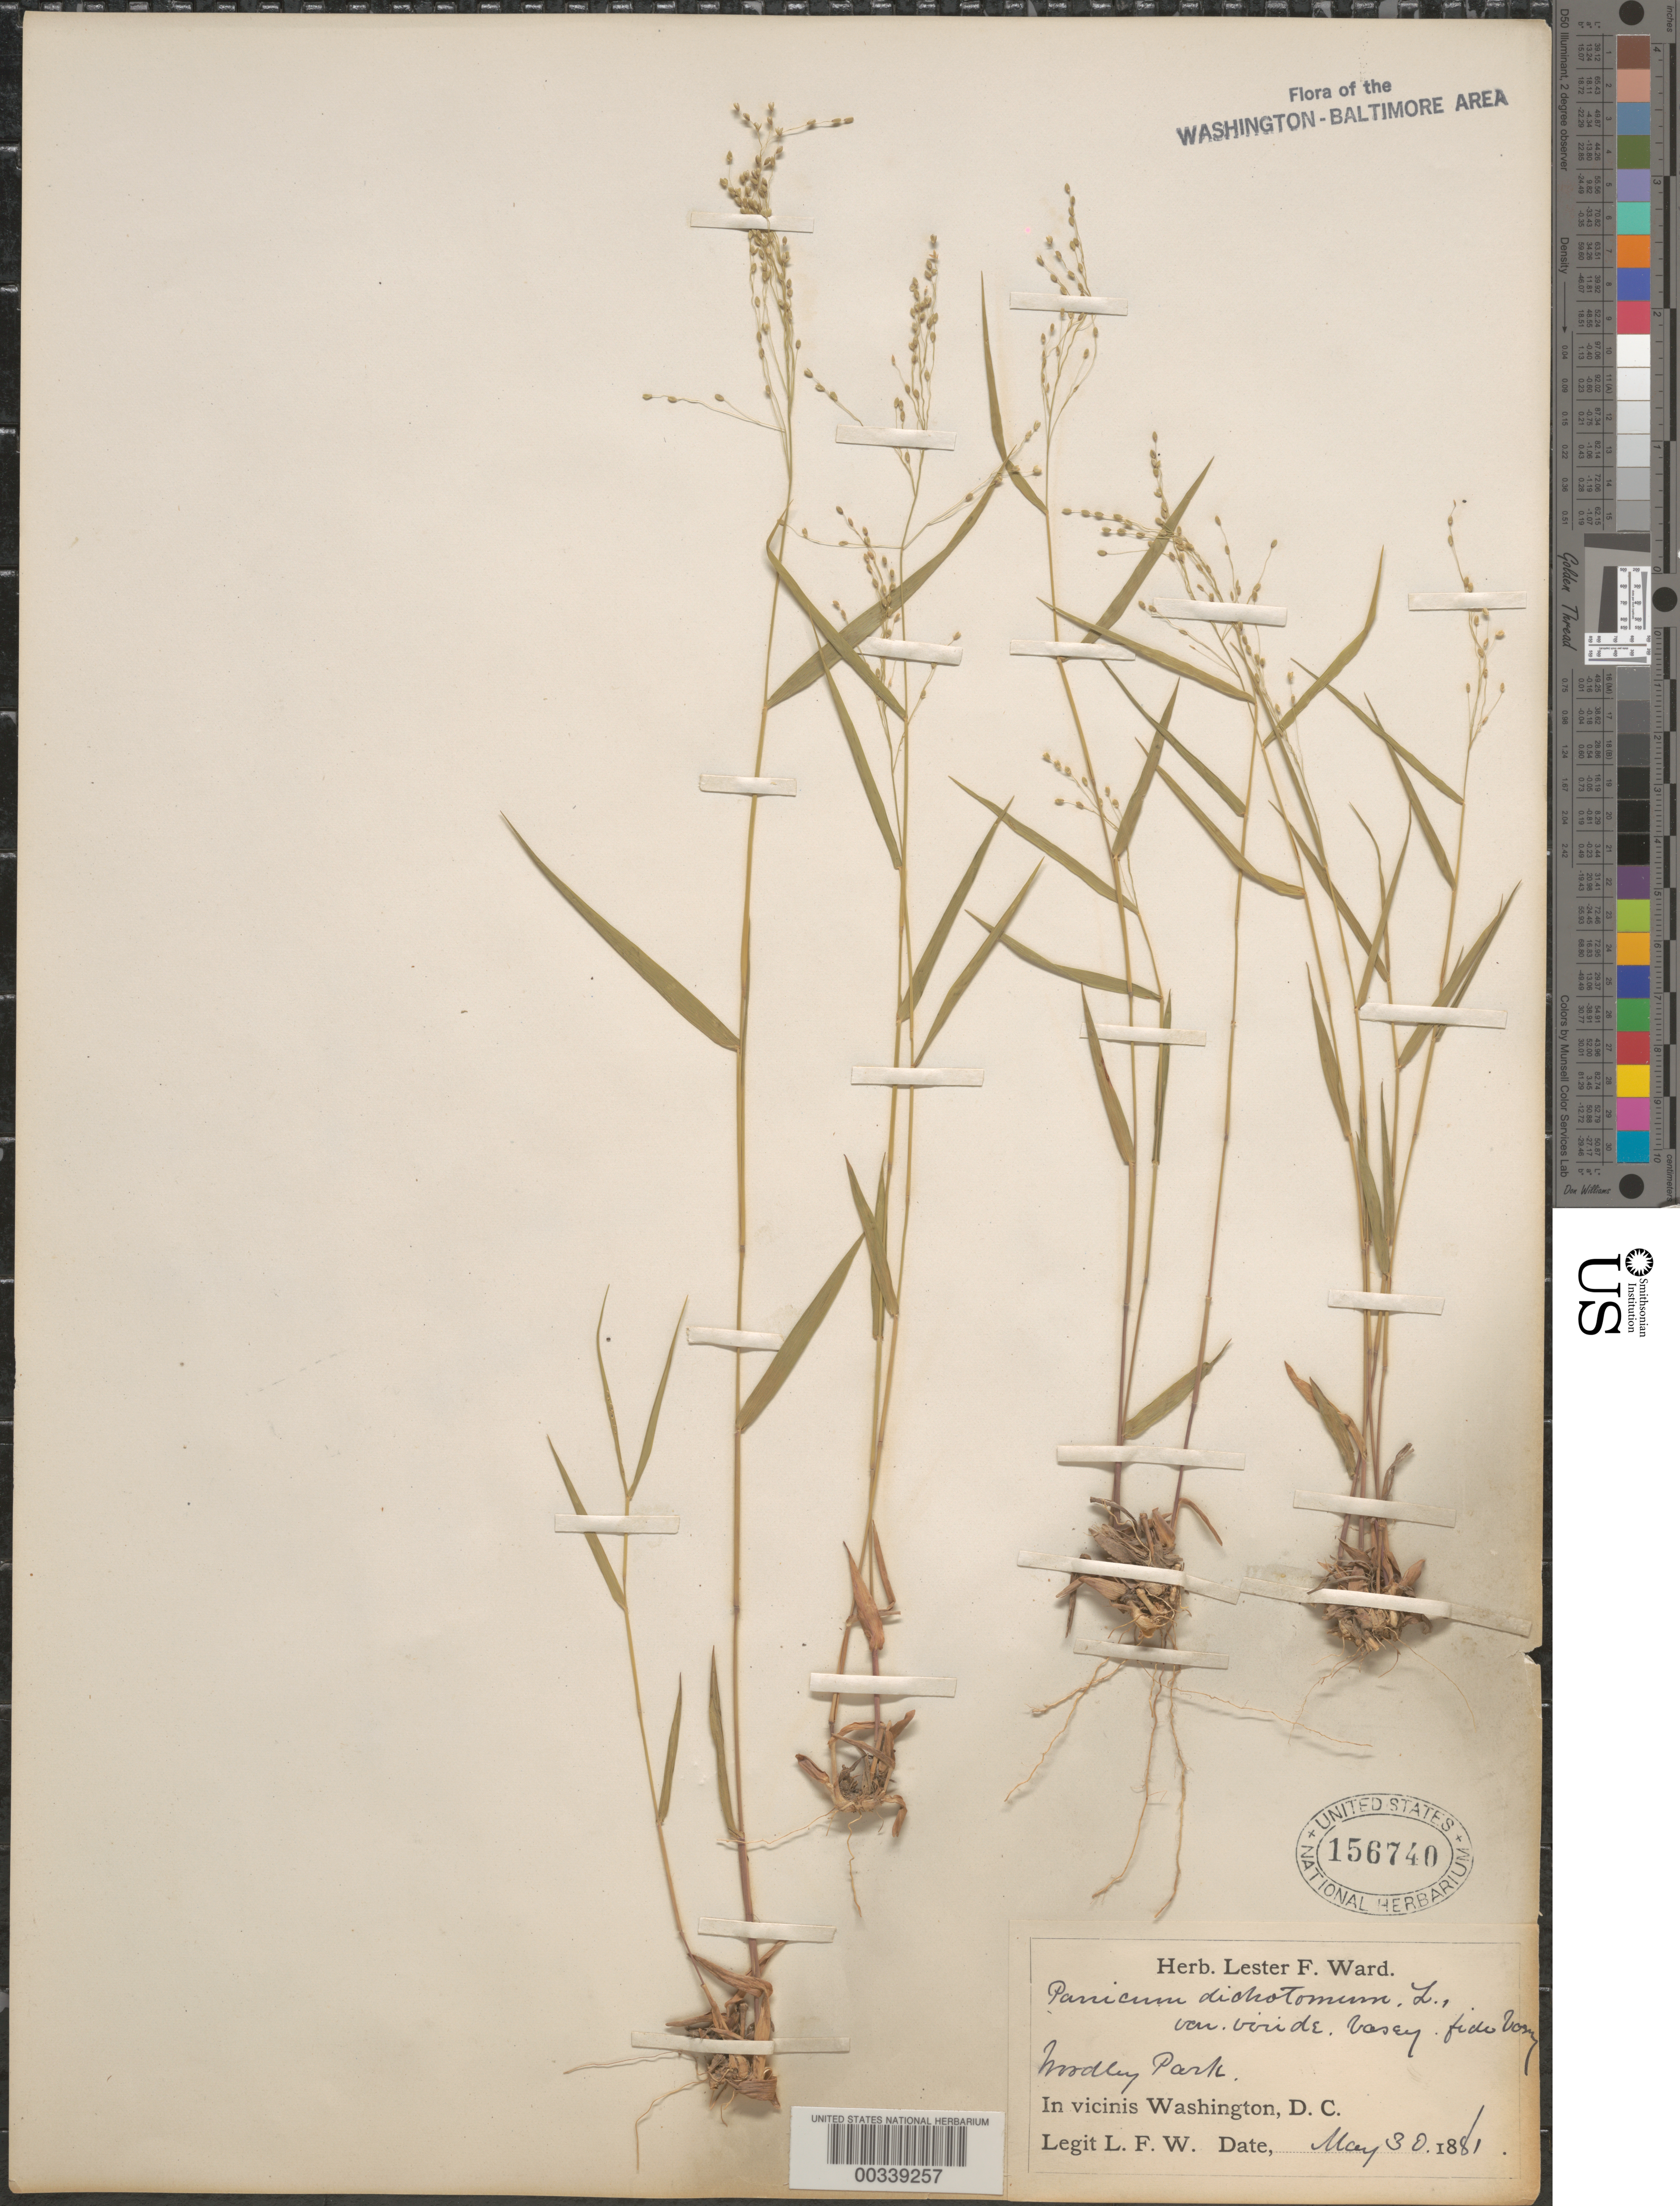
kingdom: Plantae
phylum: Tracheophyta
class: Liliopsida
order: Poales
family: Poaceae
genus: Dichanthelium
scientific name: Dichanthelium dichotomum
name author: (L.) Gould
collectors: L. F. Ward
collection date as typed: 30 May 1881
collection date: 1881-05-30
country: United States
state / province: District of Columbia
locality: Woodley Park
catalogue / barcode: US 156740